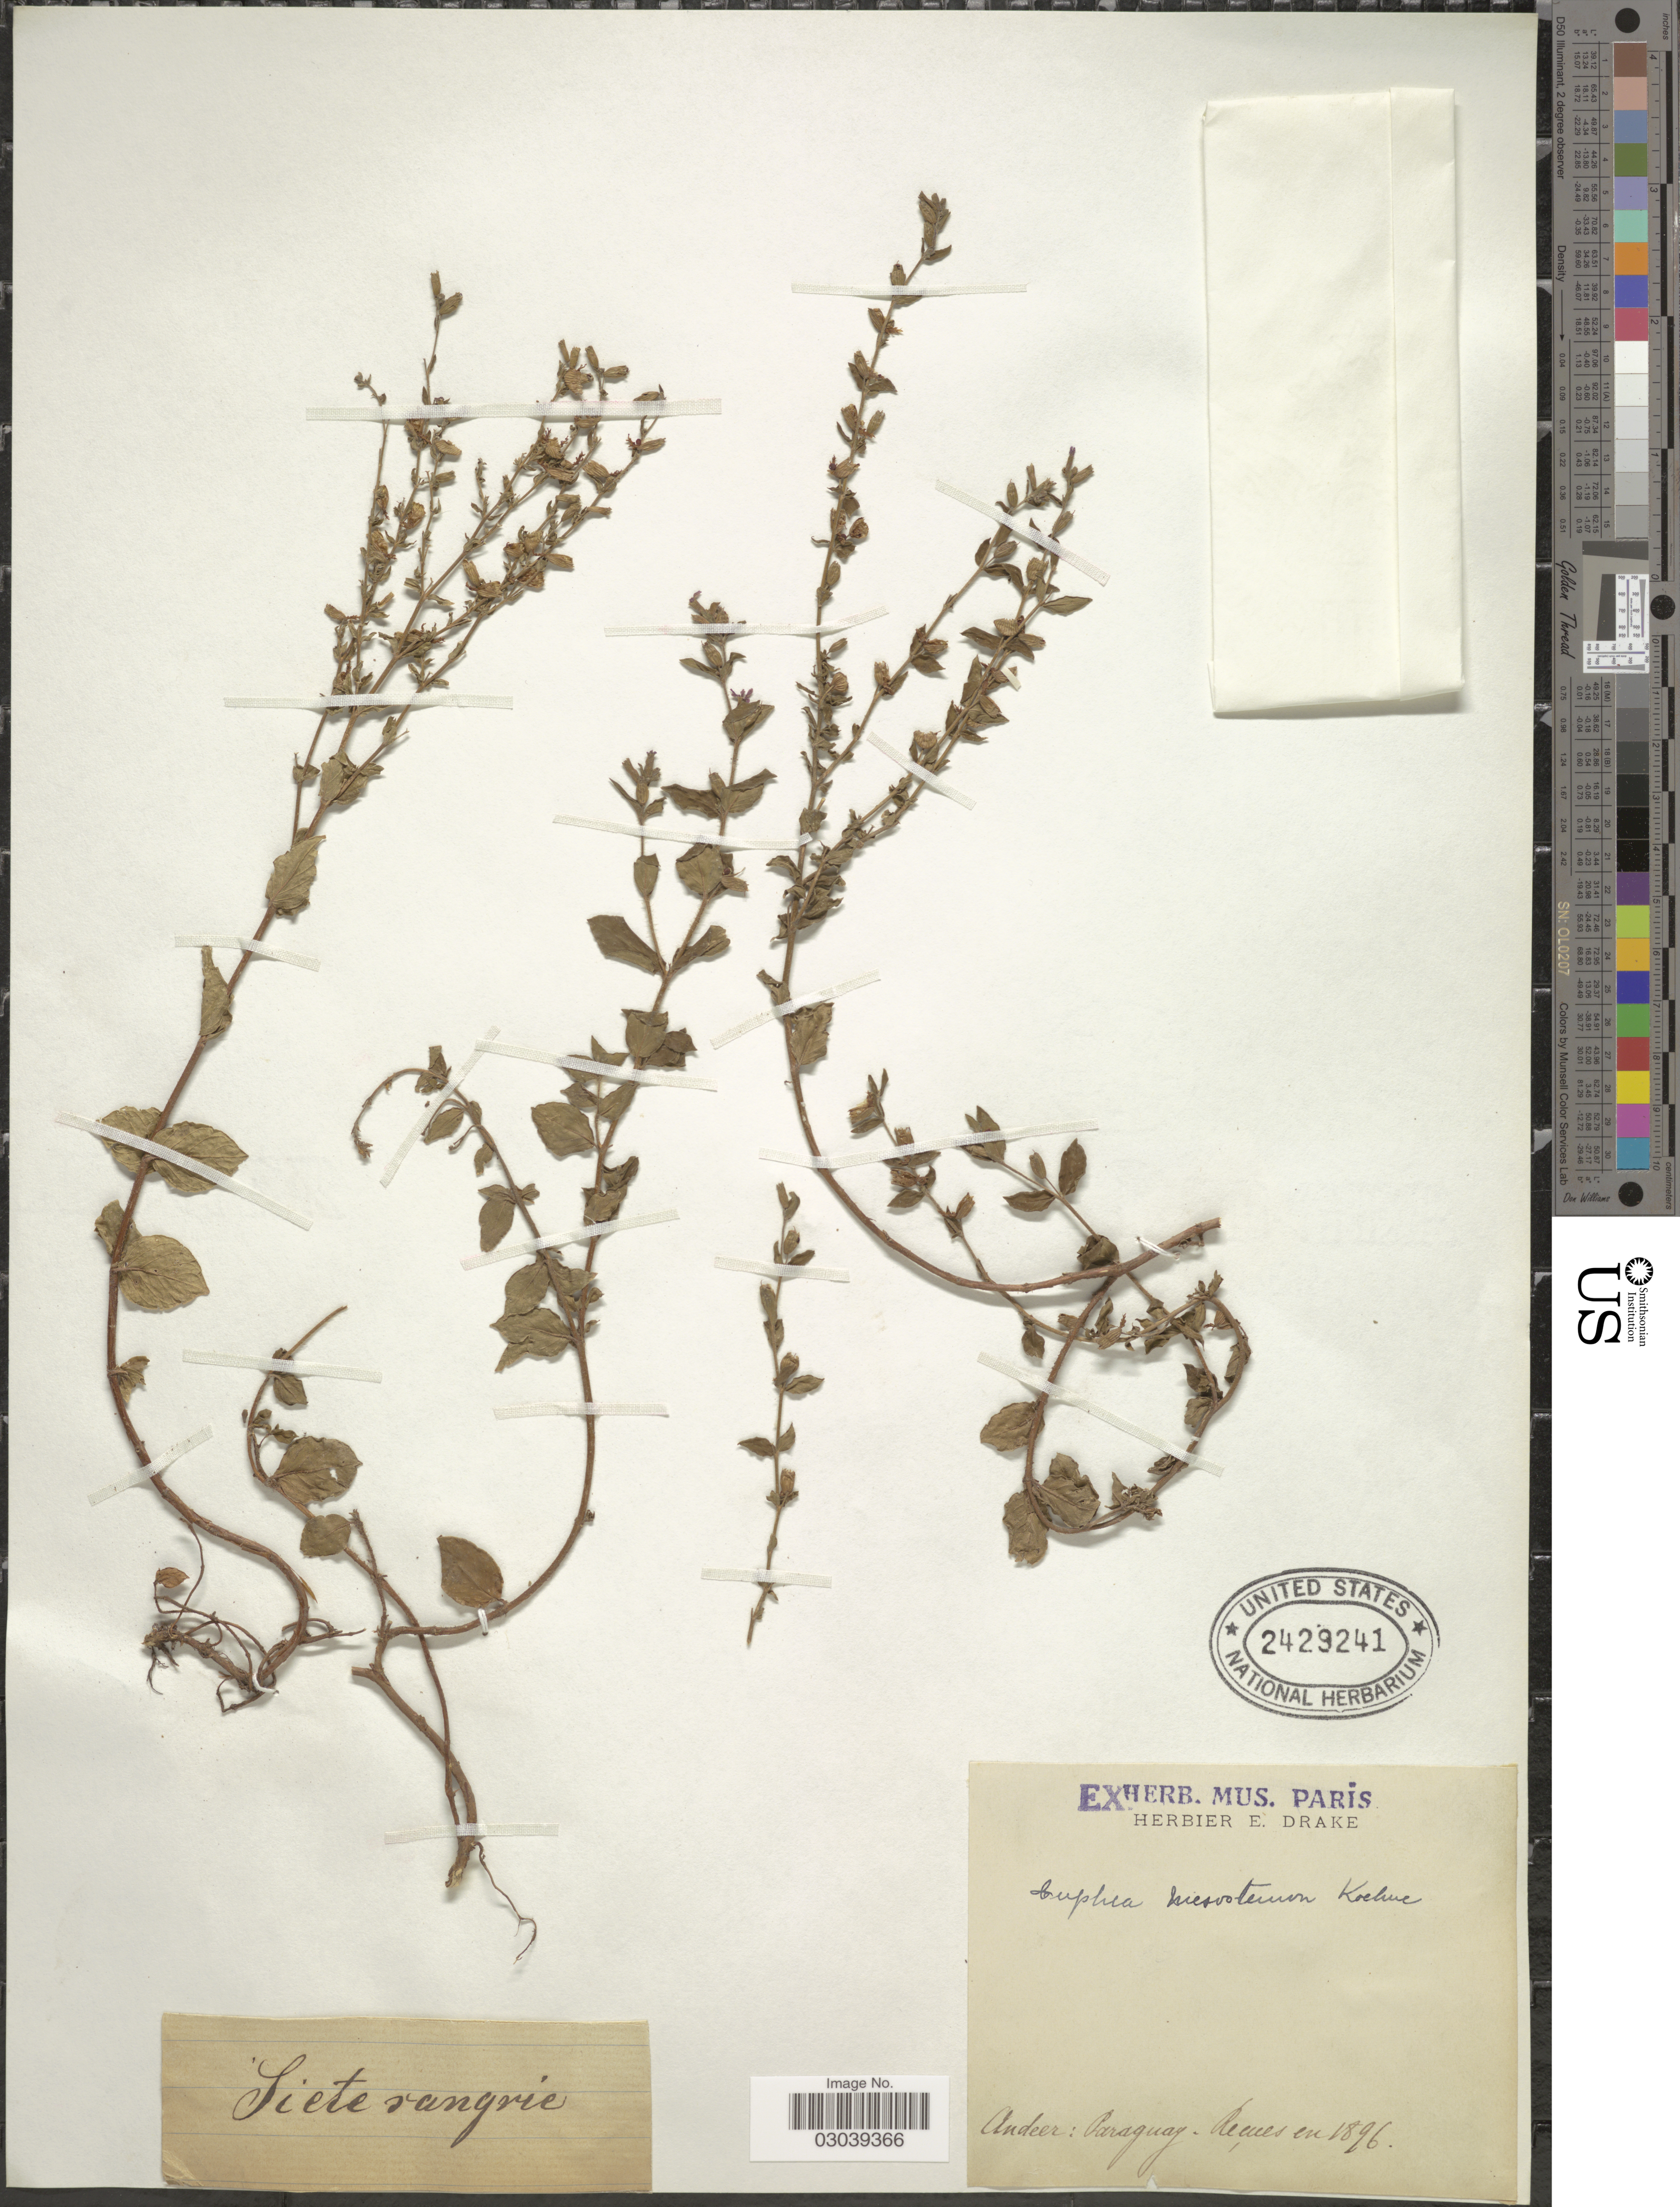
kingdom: Plantae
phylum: Tracheophyta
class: Magnoliopsida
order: Myrtales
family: Lythraceae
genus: Cuphea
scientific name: Cuphea calophylla subsp. mesostemon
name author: (Koehne) Lourteig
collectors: Andeer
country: Paraguay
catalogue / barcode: US 2429241